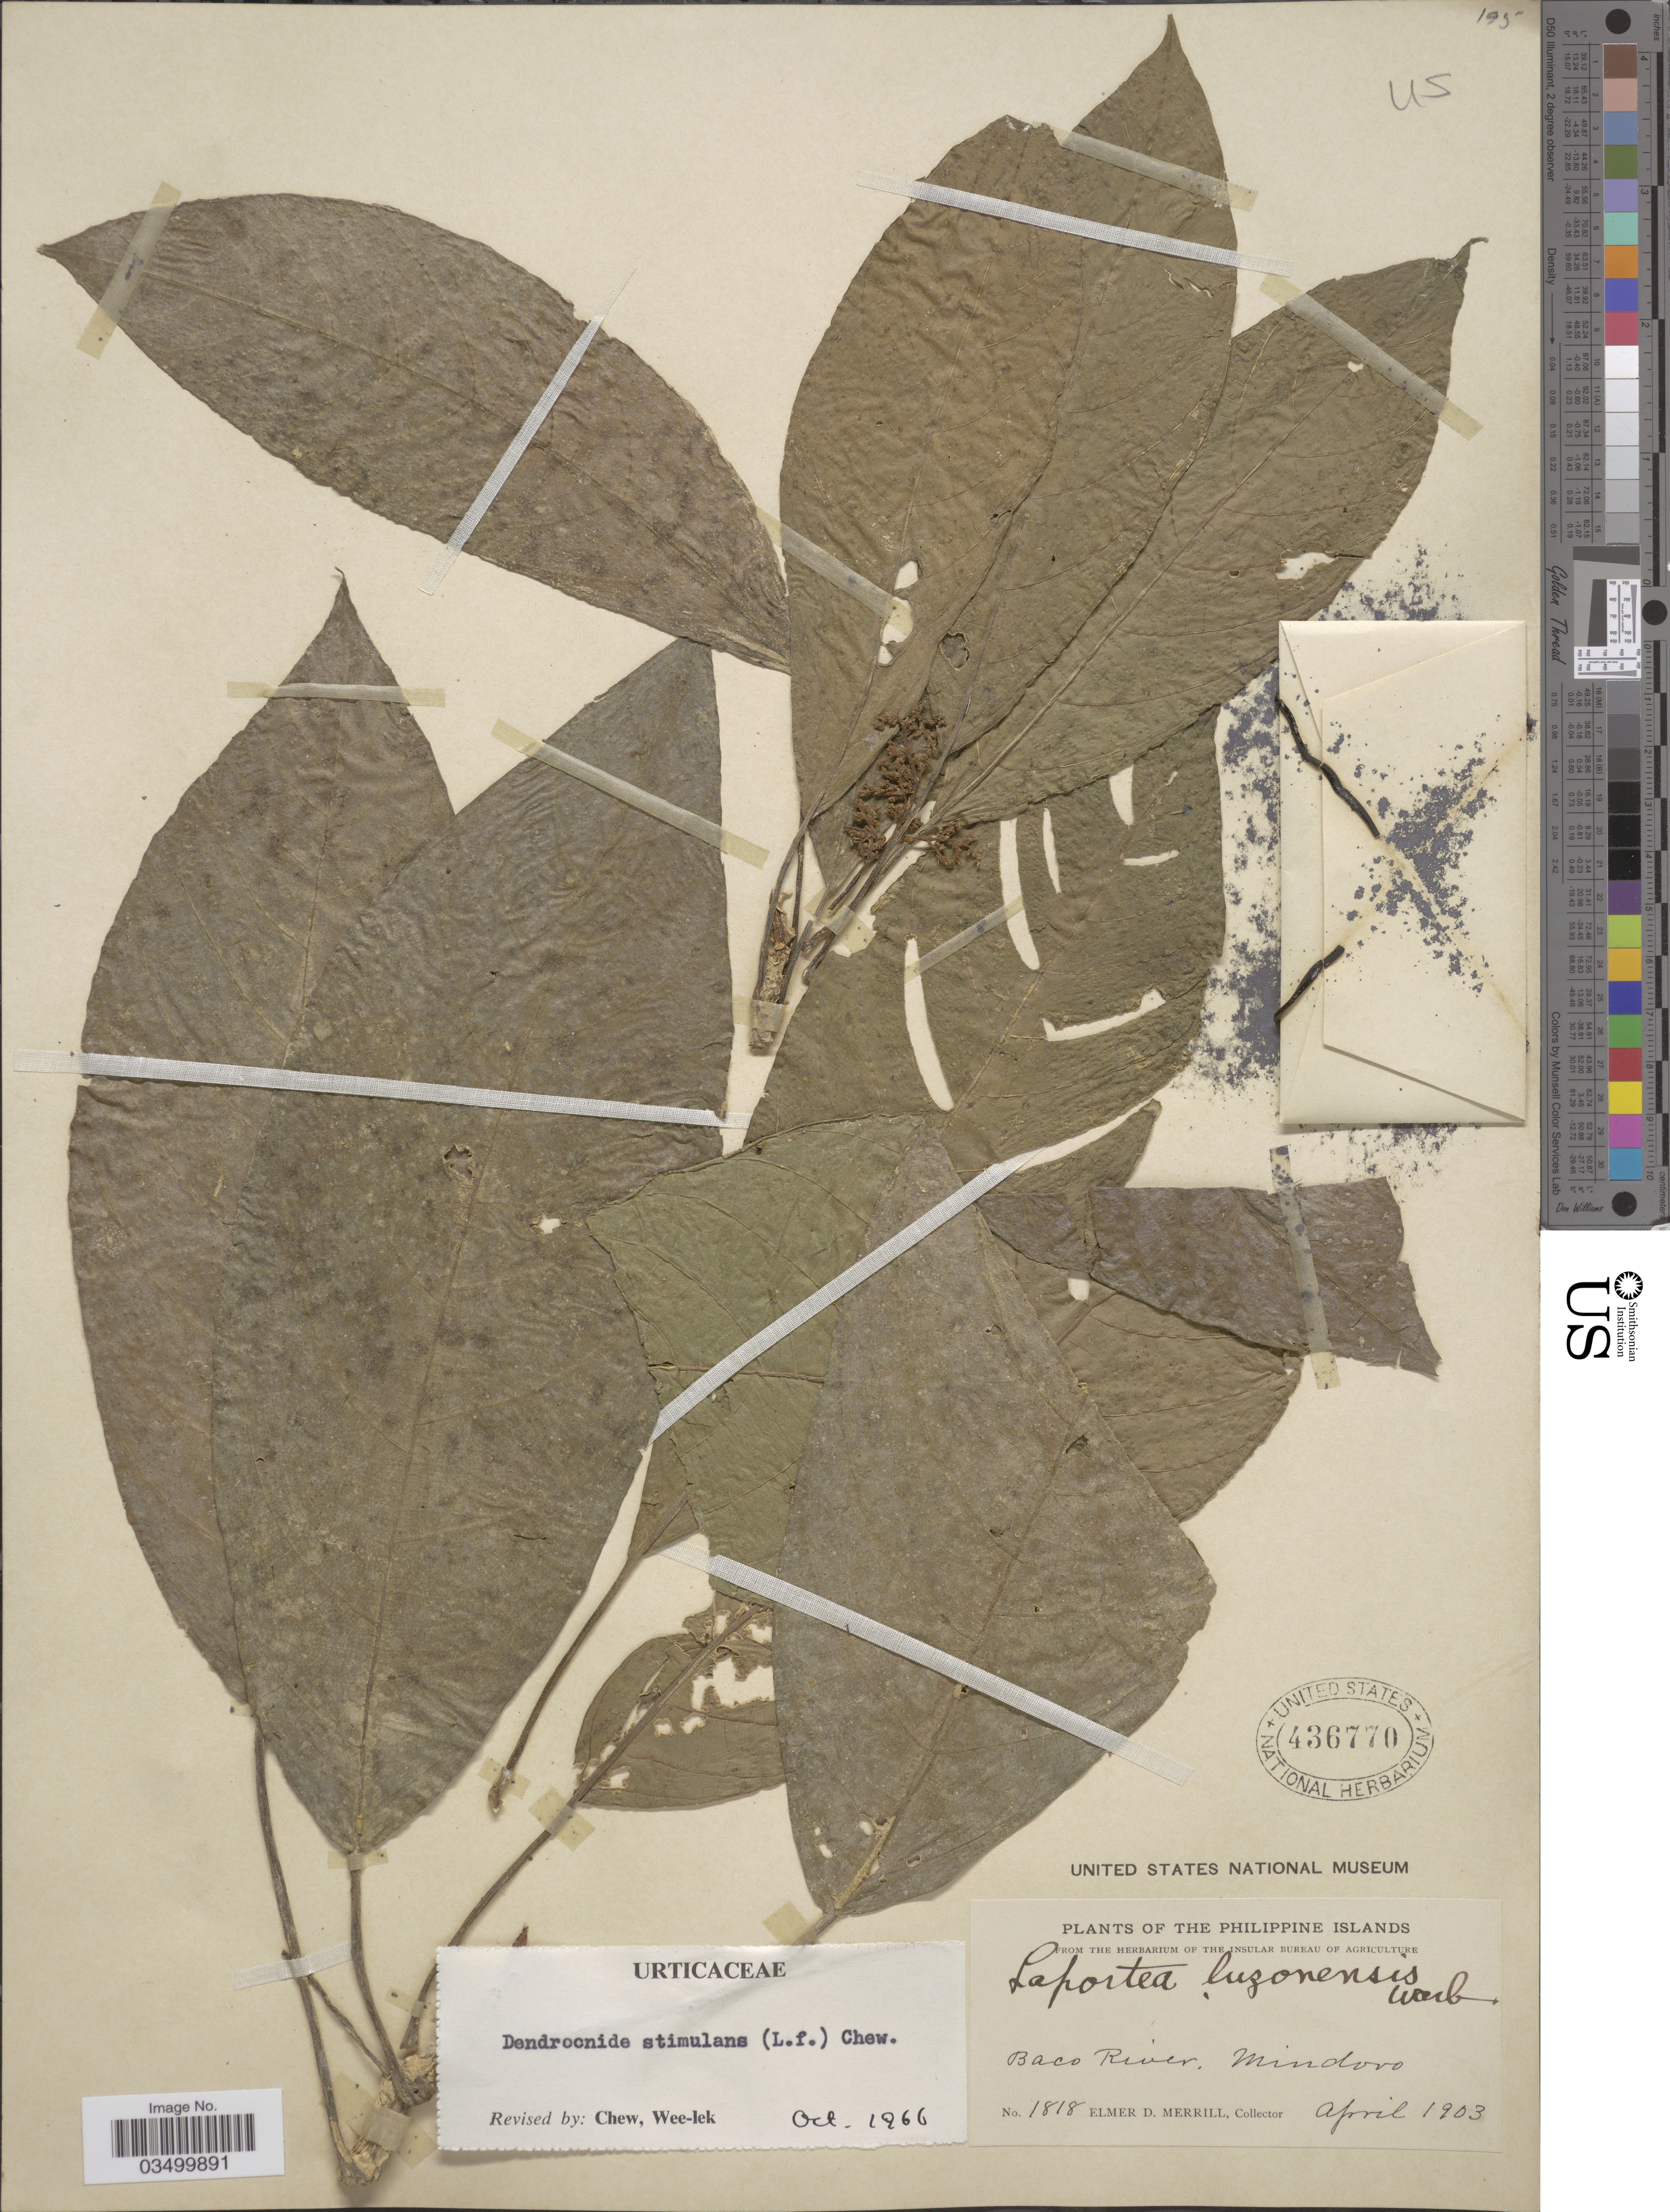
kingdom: Plantae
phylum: Tracheophyta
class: Magnoliopsida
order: Rosales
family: Urticaceae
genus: Dendrocnide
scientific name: Dendrocnide stimulans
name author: (L. f.) Chew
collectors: E. D. Merrill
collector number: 1818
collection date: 1903-04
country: Philippines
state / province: Mimaropa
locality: The Philippine Islands. Baco River, Mindoro.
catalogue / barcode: US 436770